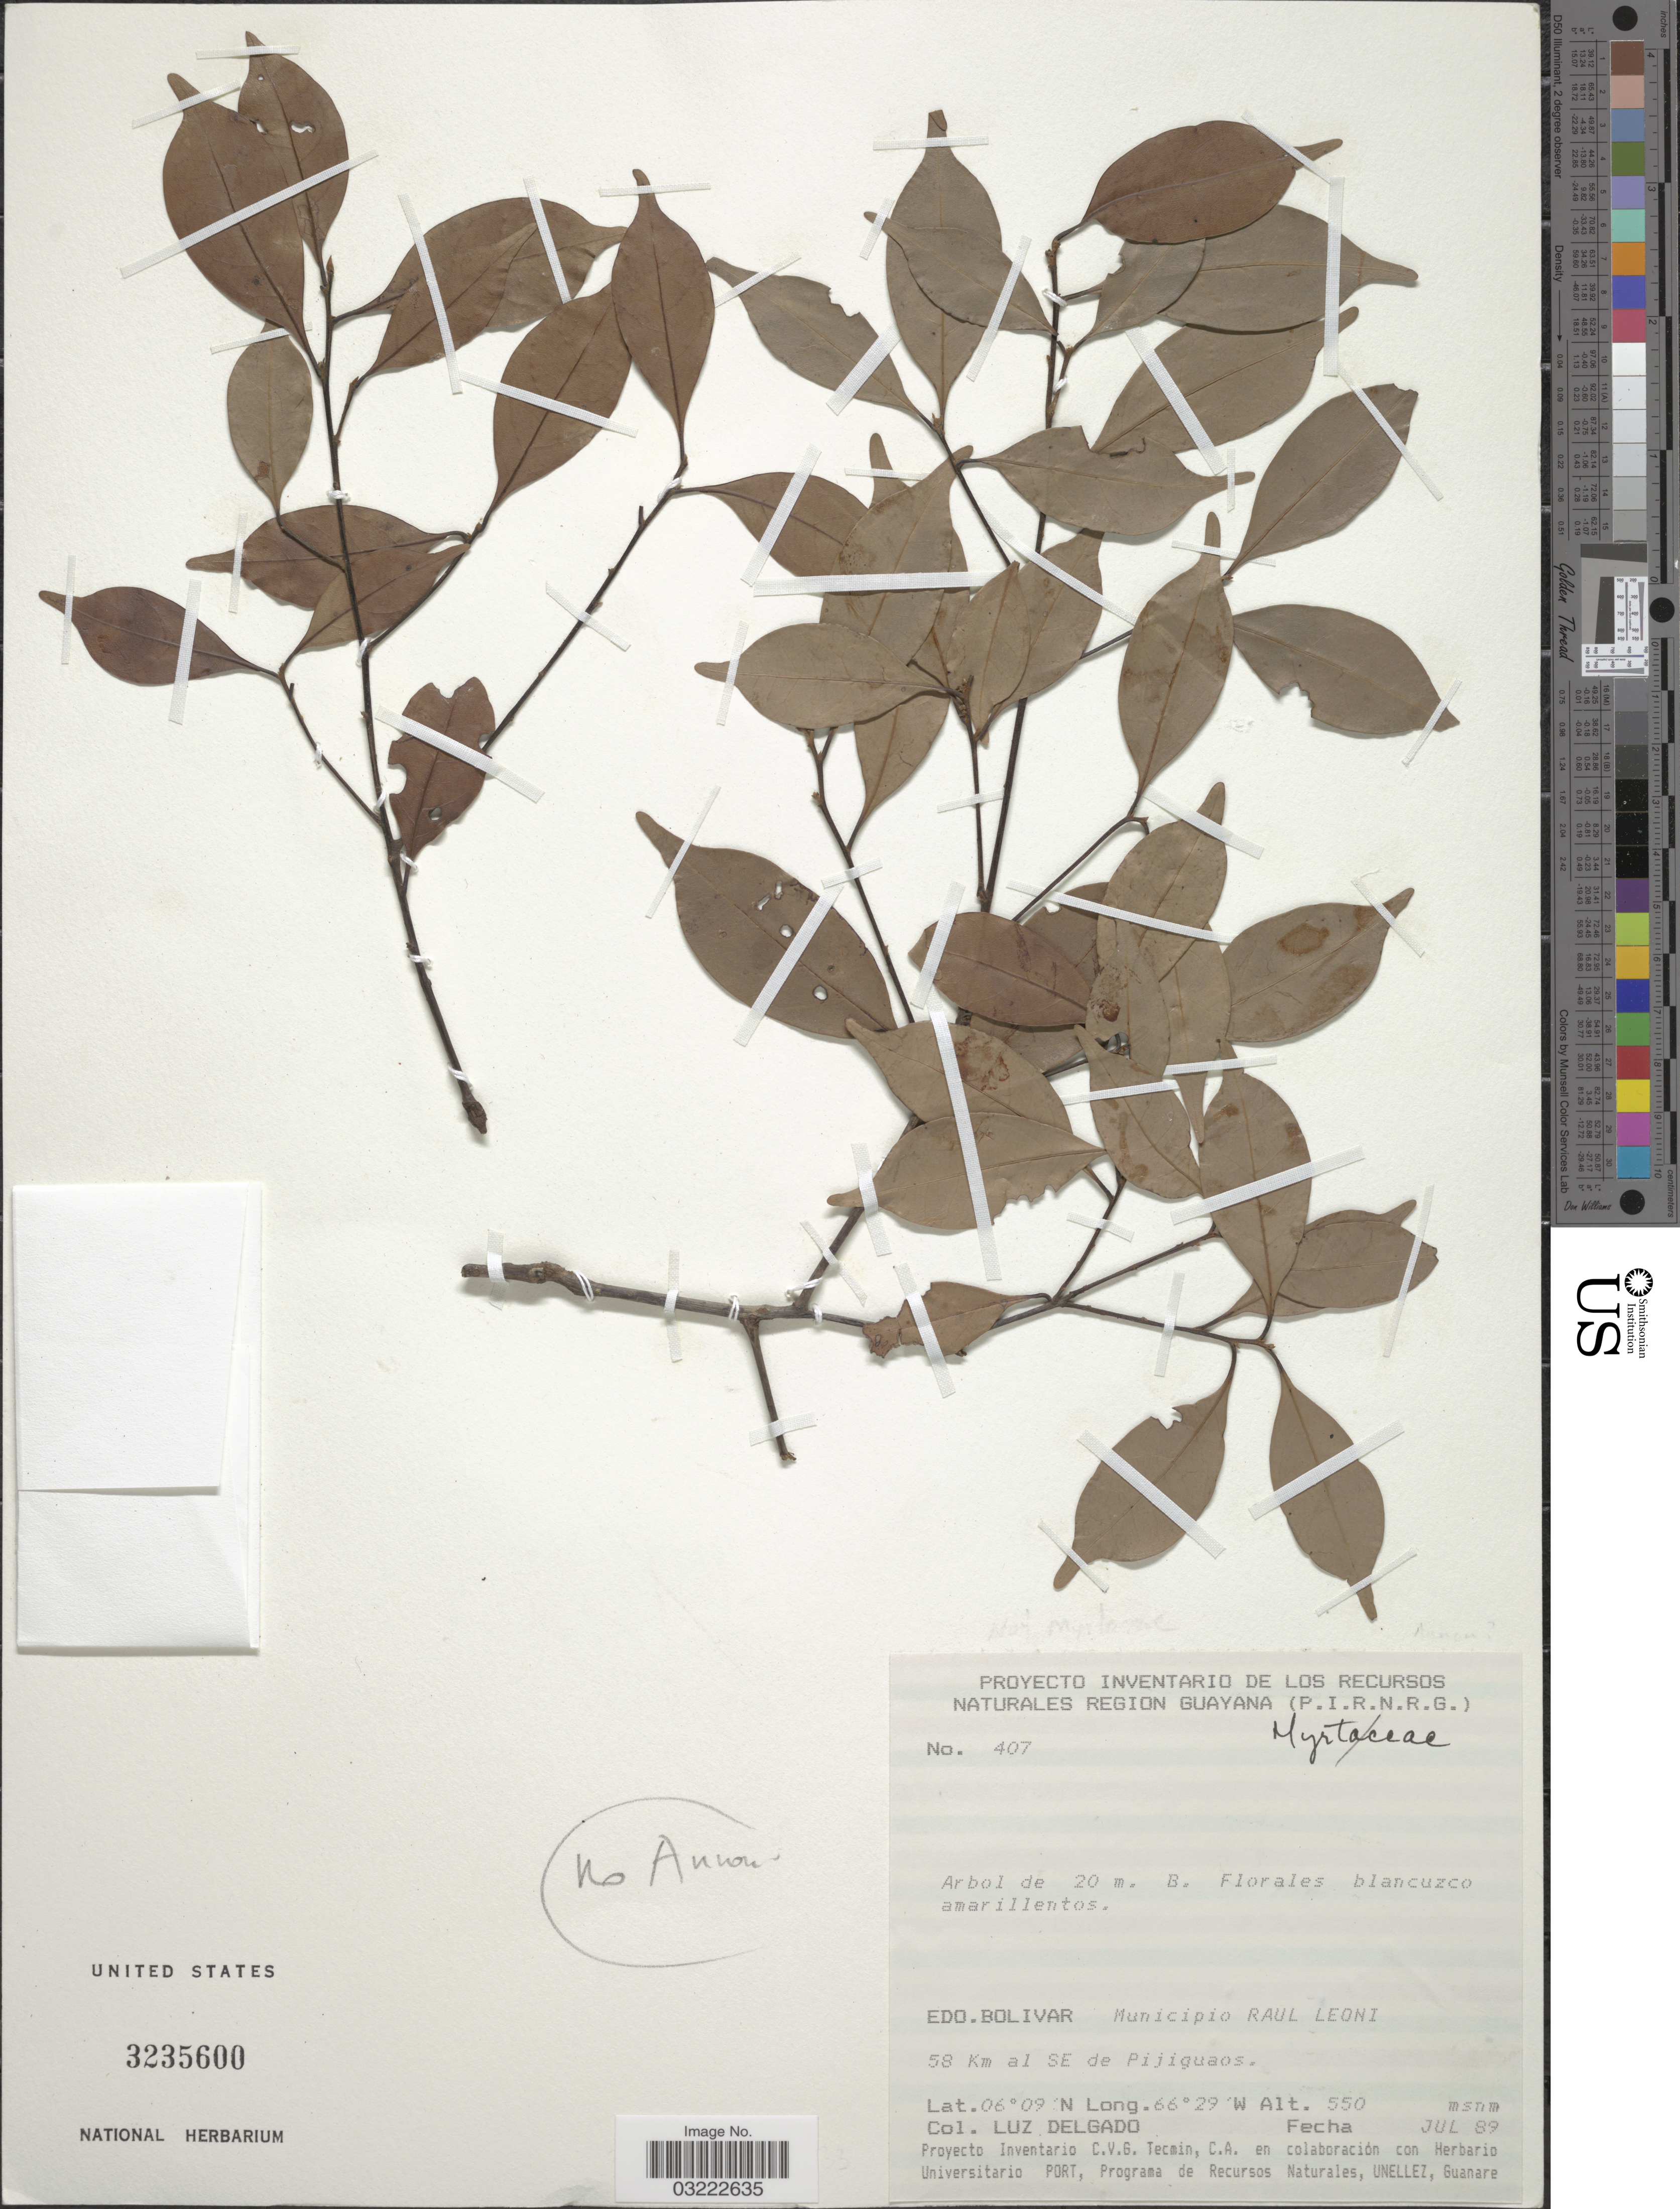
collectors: L. Delgado V.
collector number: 407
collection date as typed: Transcribed d/m/y: /7/89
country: Venezuela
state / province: Bolivar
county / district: Angostura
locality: Municipio Raúl Leoni [=Angostura], 58 Km al SE de Pijiguaos.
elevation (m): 550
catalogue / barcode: US 3235600